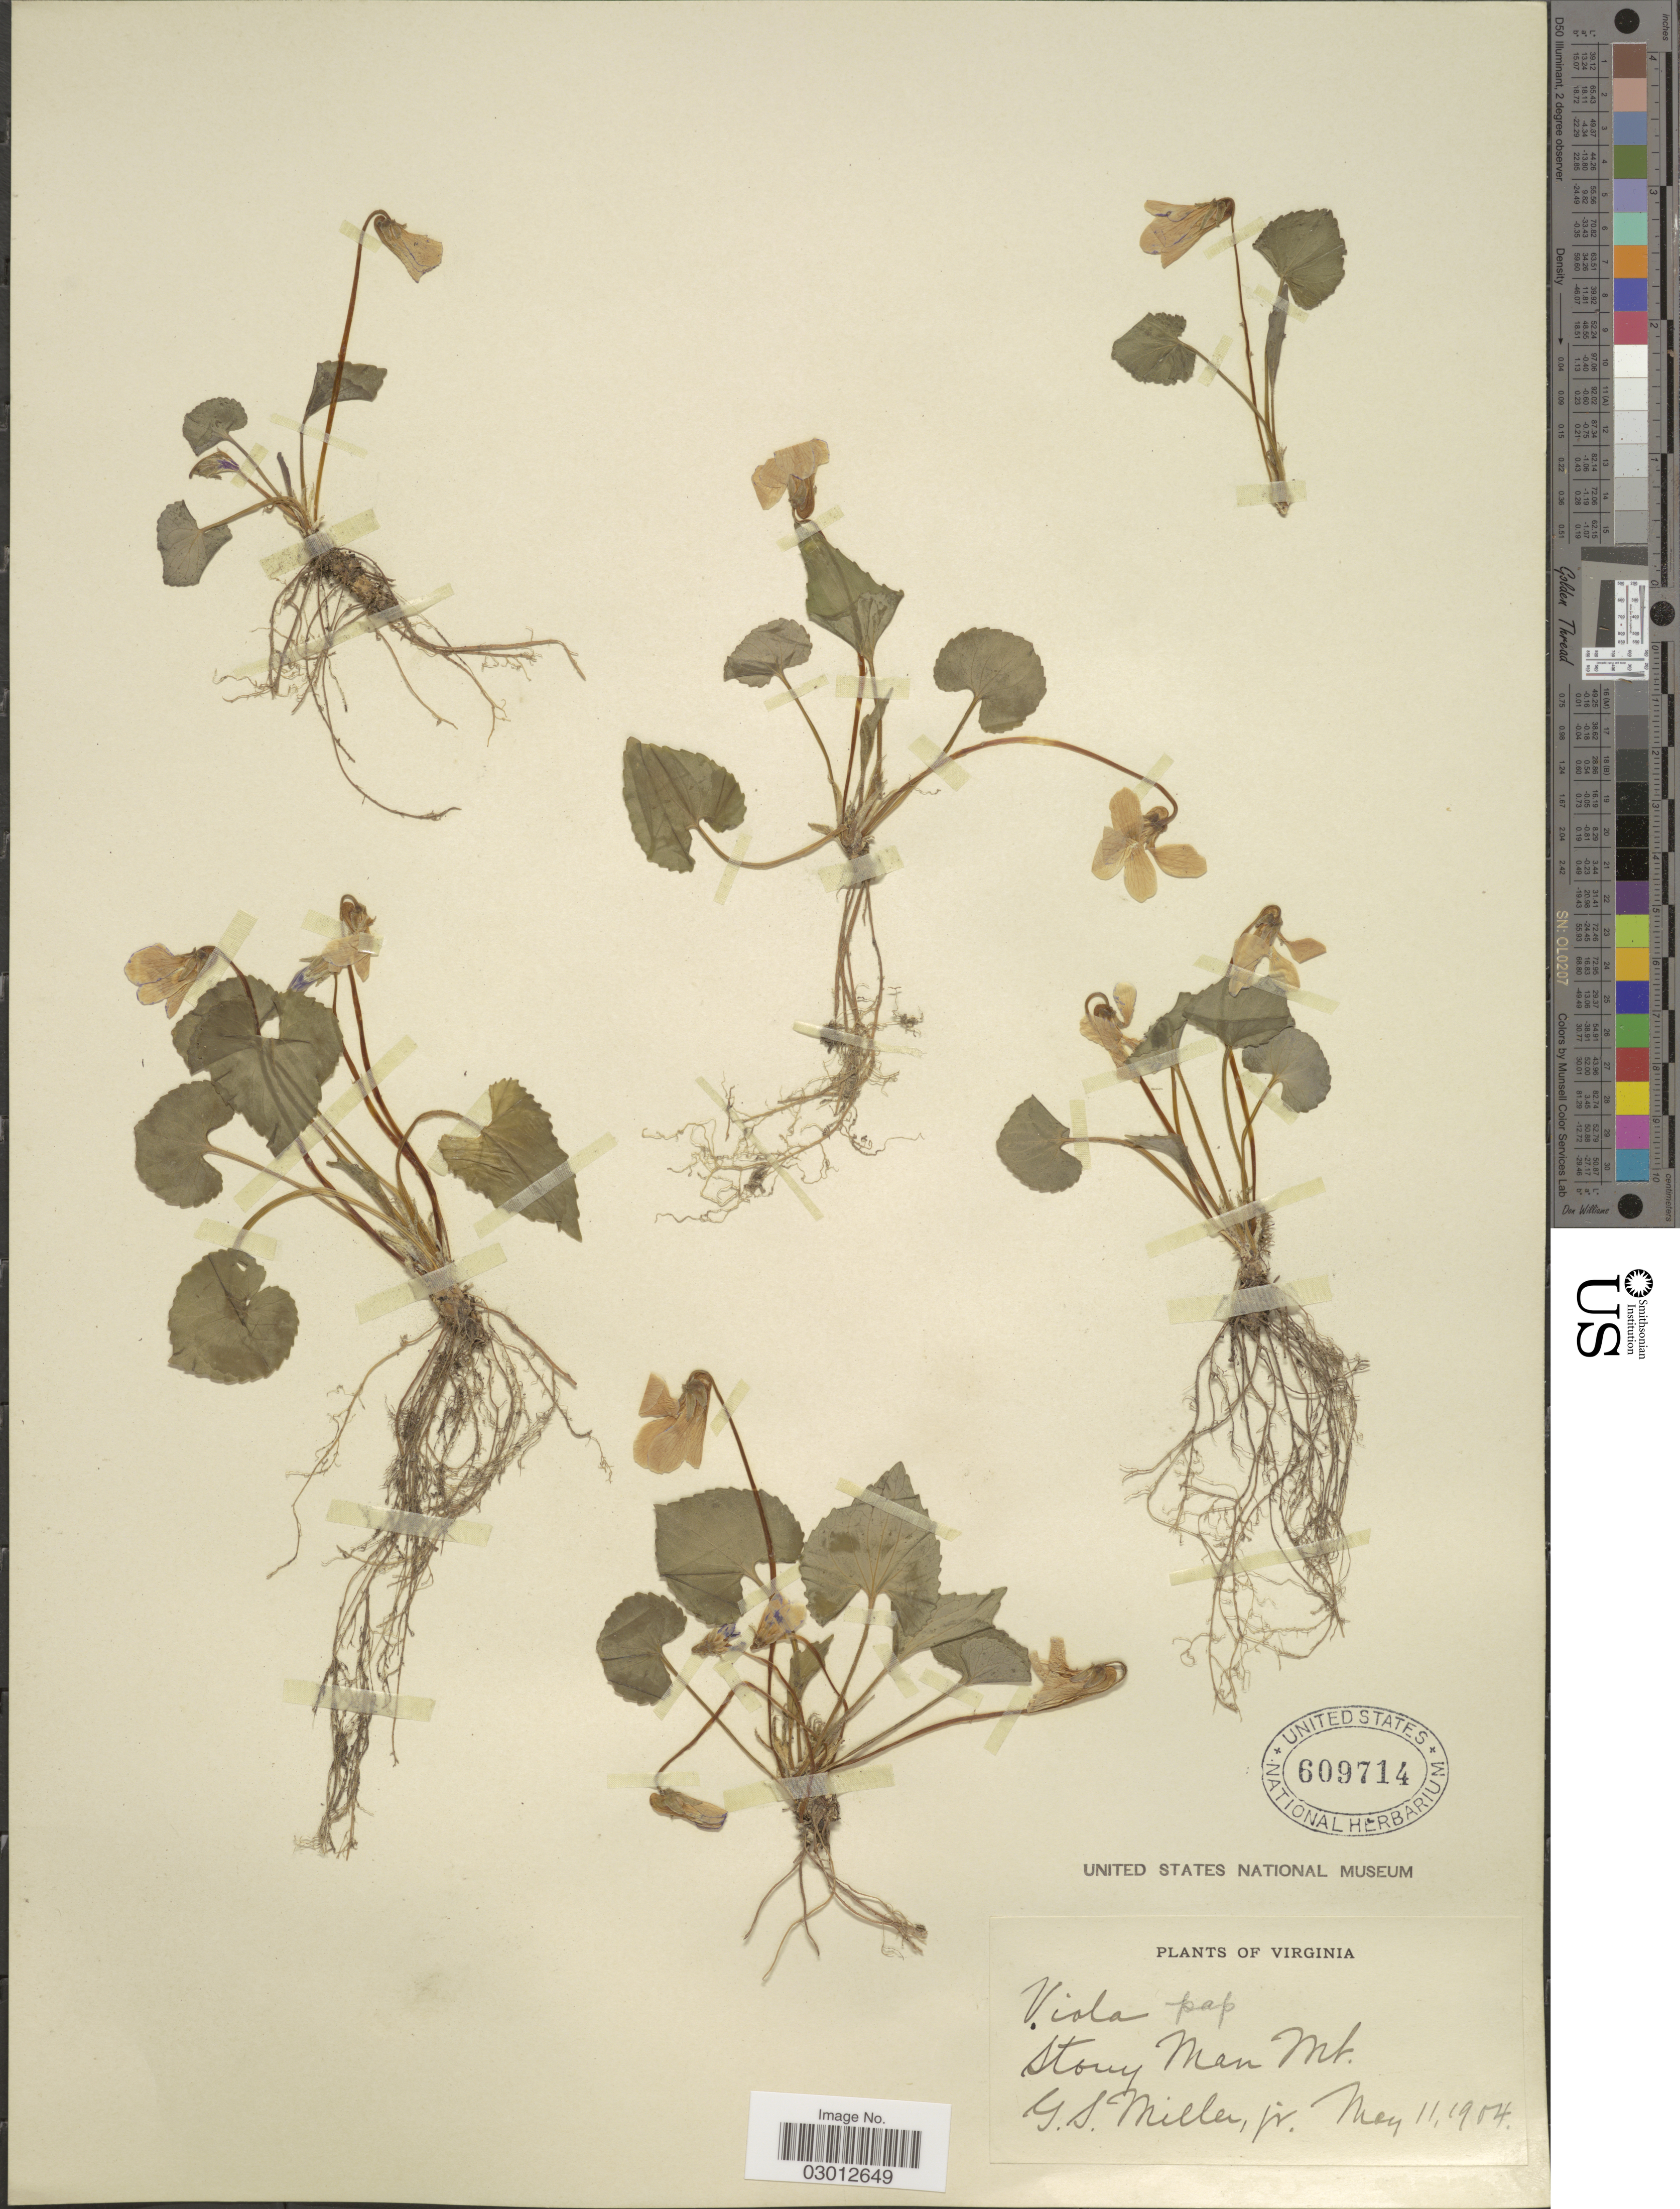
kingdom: Plantae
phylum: Tracheophyta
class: Magnoliopsida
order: Malpighiales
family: Violaceae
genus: Viola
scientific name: Viola papilionacea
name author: Pursh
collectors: G. S. Miller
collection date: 1904-05-11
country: United States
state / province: Virginia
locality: Stony Man Mt.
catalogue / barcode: US 609714